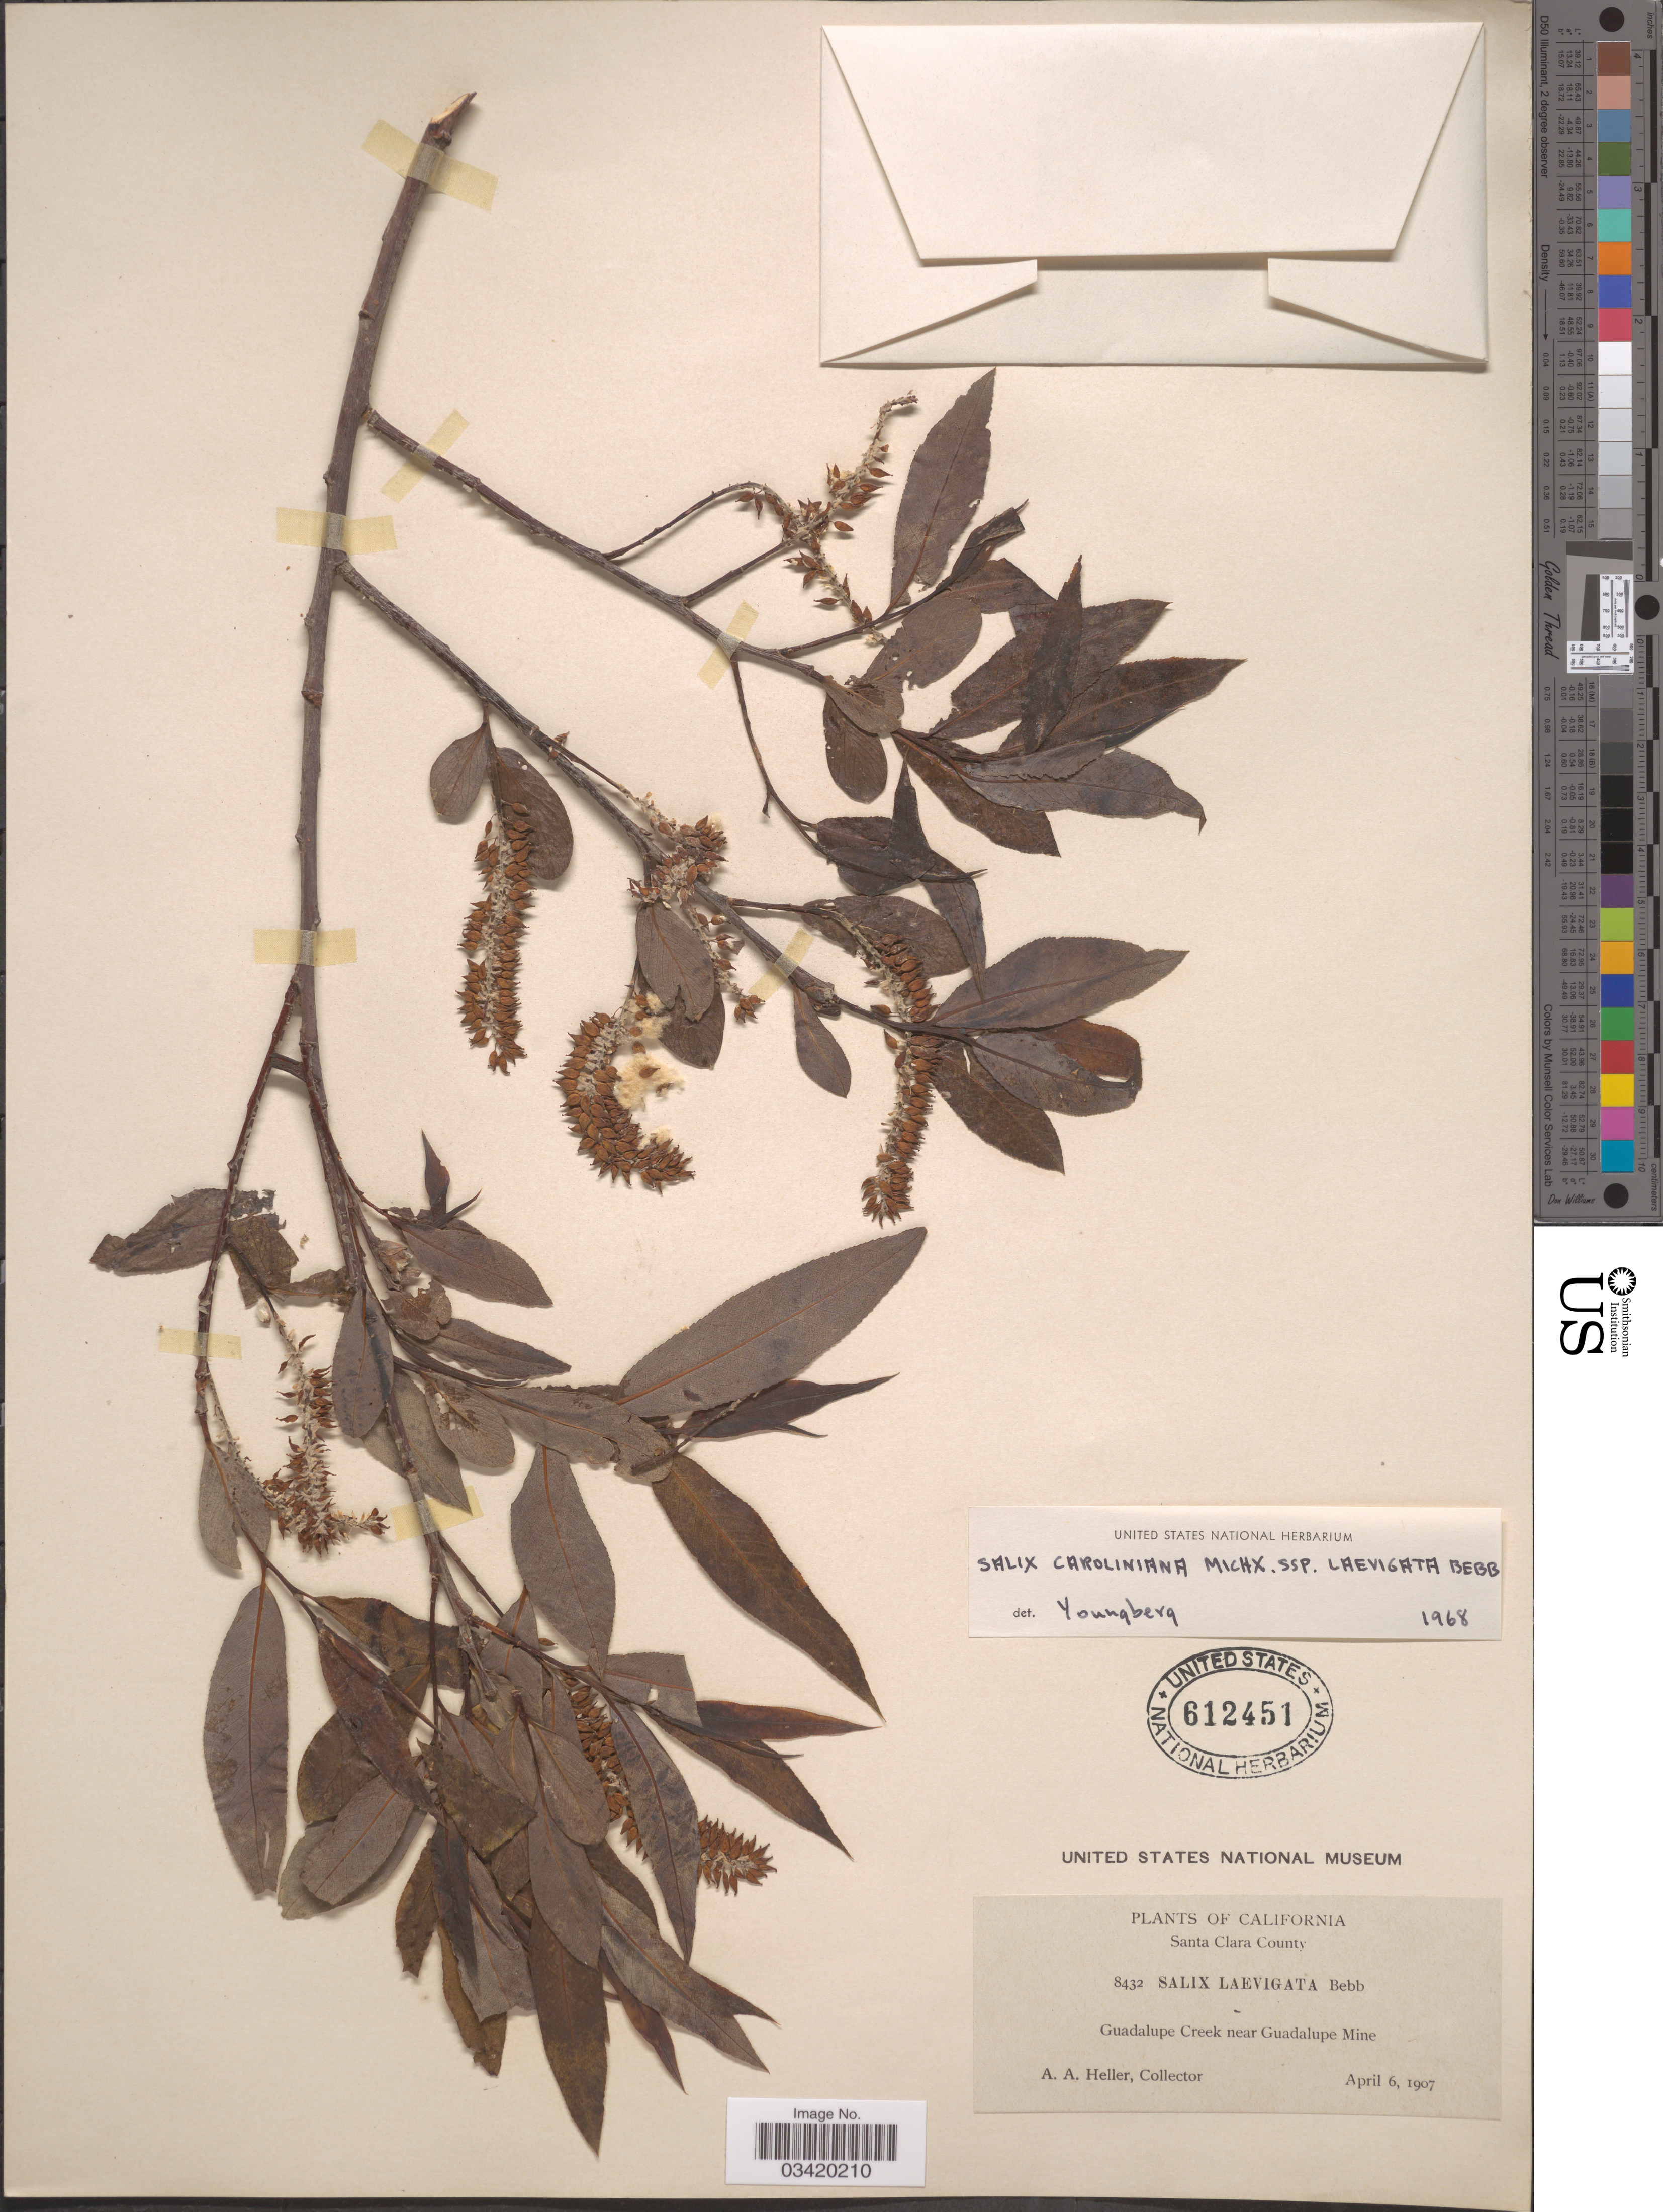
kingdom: Plantae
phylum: Tracheophyta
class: Magnoliopsida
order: Malpighiales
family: Salicaceae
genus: Salix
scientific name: Salix caroliniana subsp. laevigata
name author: Bebb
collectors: A. A. Heller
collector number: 8432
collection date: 1907-04-06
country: United States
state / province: California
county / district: Santa Clara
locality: Santa Clara County. Guadalupe Creek near Guadalupe Mine.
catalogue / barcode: US 612451